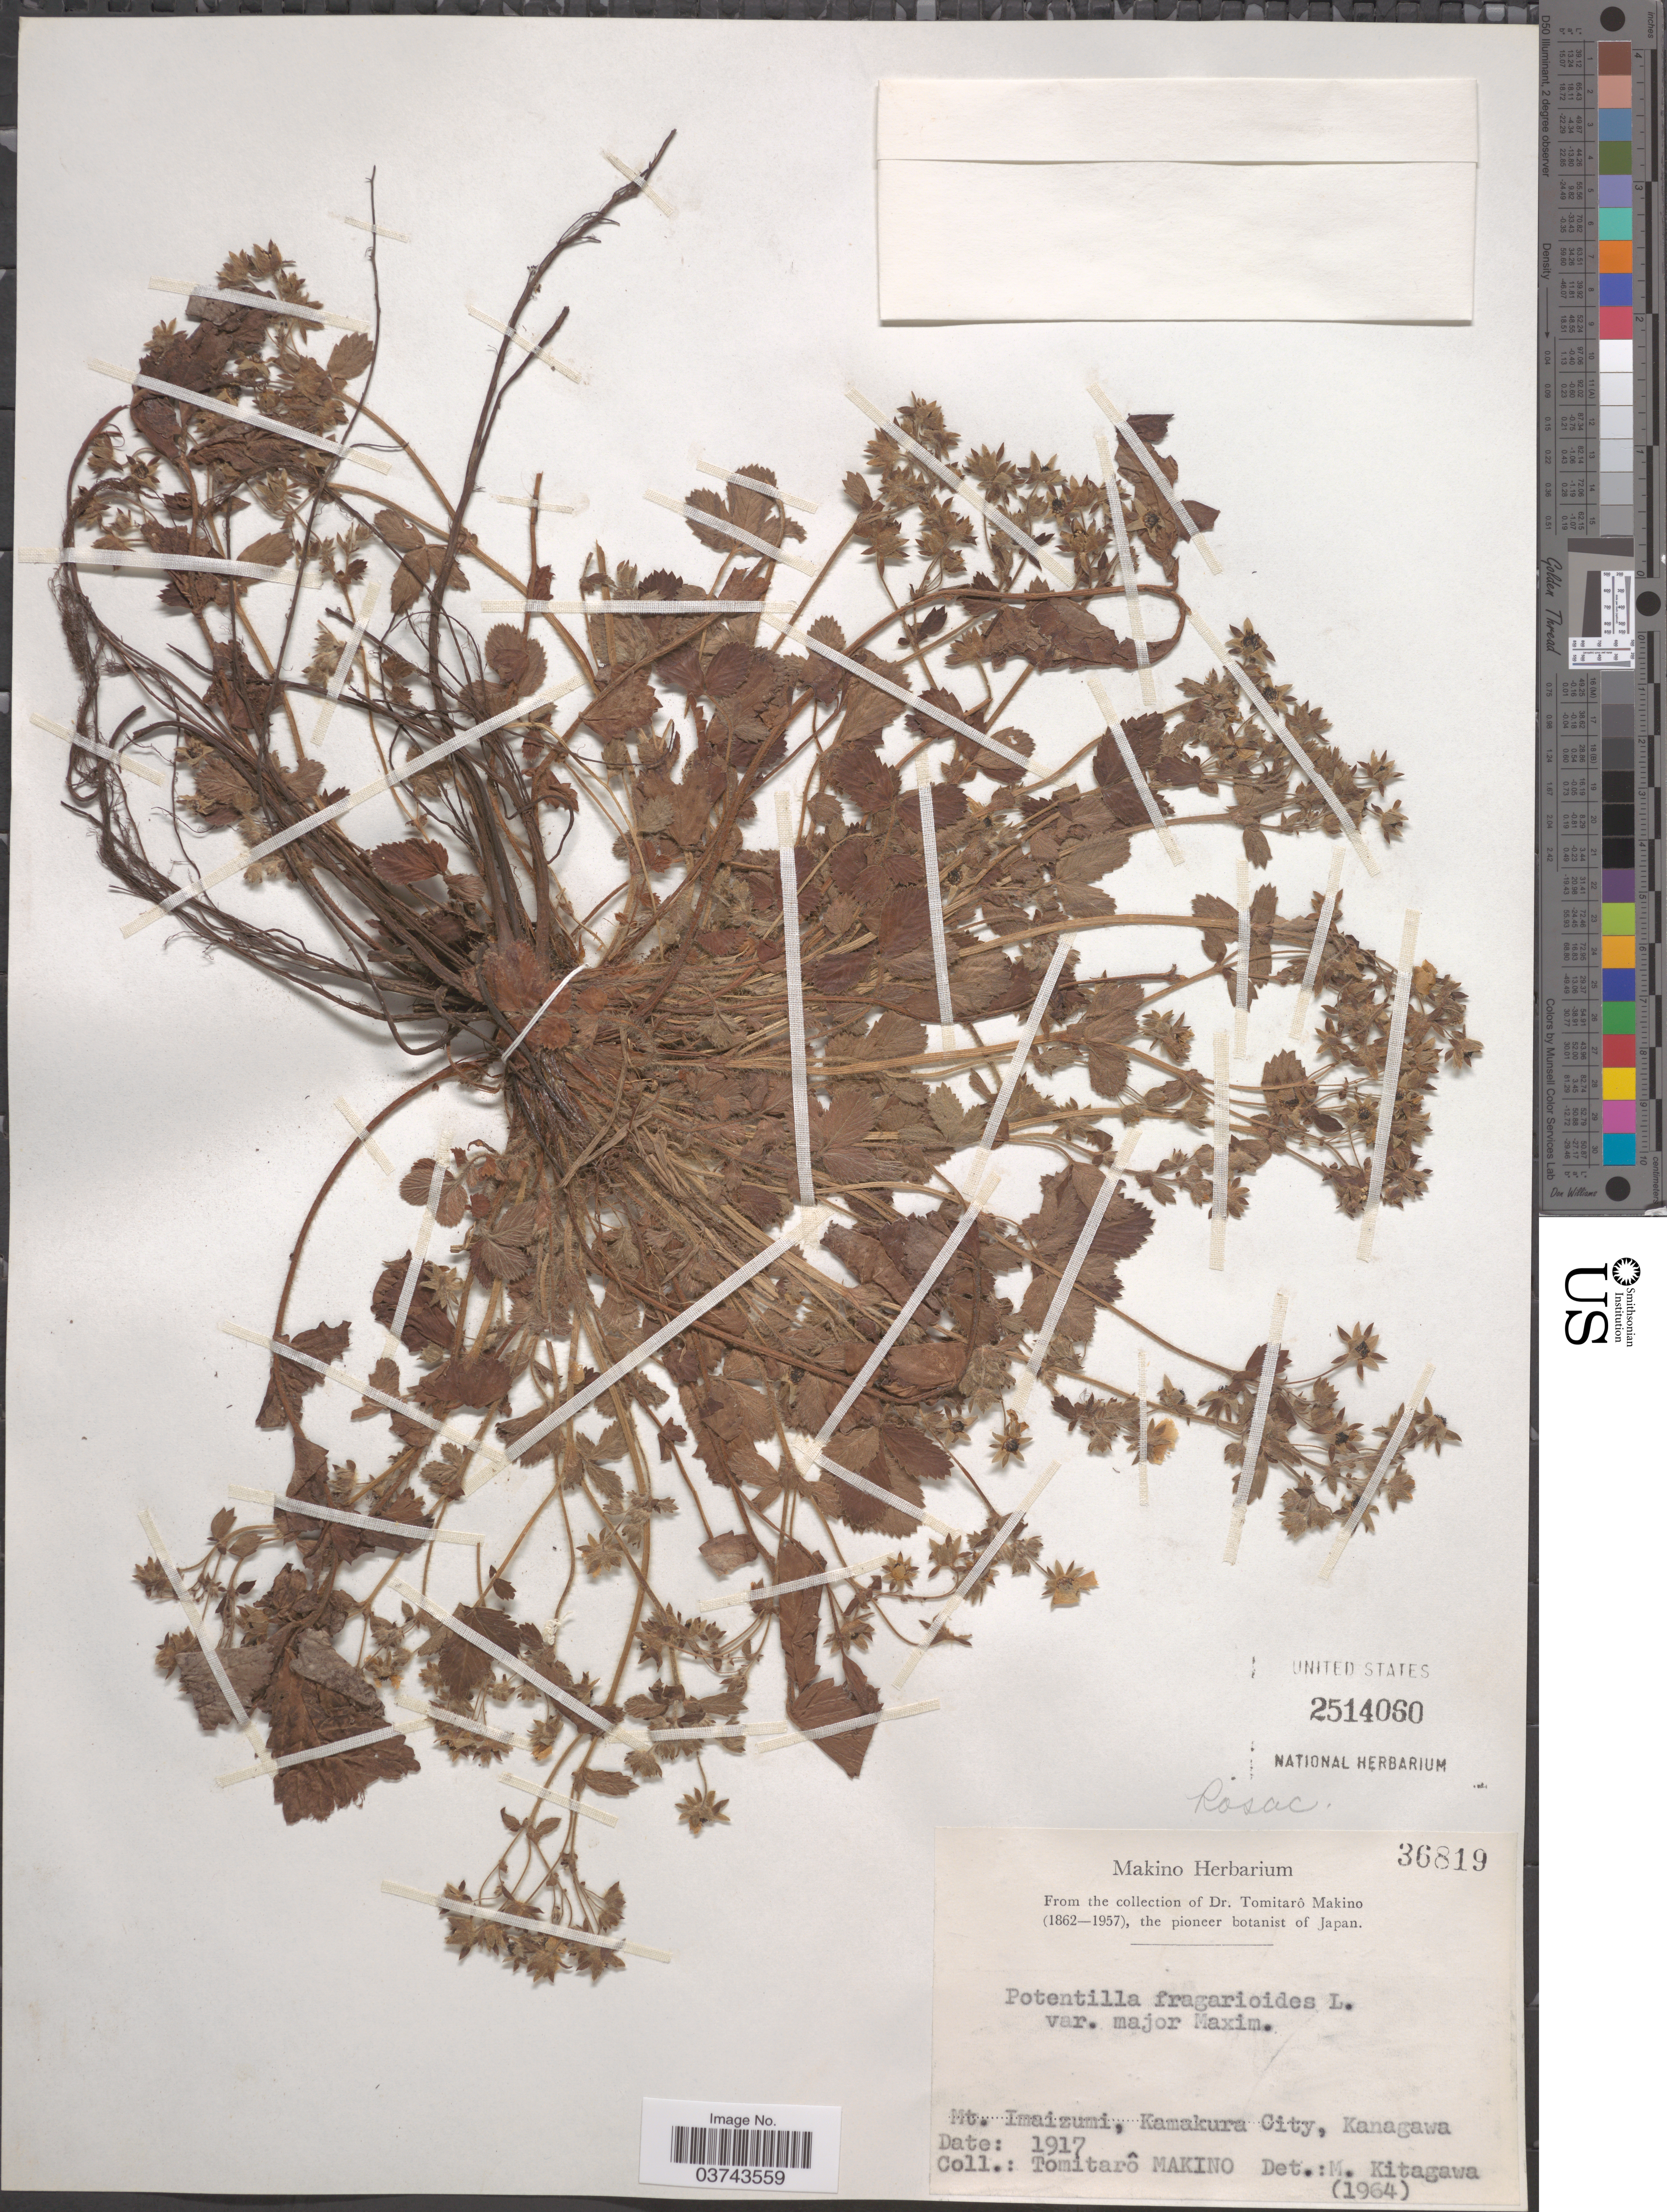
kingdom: Plantae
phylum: Tracheophyta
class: Magnoliopsida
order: Rosales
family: Rosaceae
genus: Potentilla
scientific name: Potentilla fragarioides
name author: L.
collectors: T. Makino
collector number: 36819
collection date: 1917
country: Japan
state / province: Kanagawa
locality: Mt. Imaizumi, Kamakura City.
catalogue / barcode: US 2514060